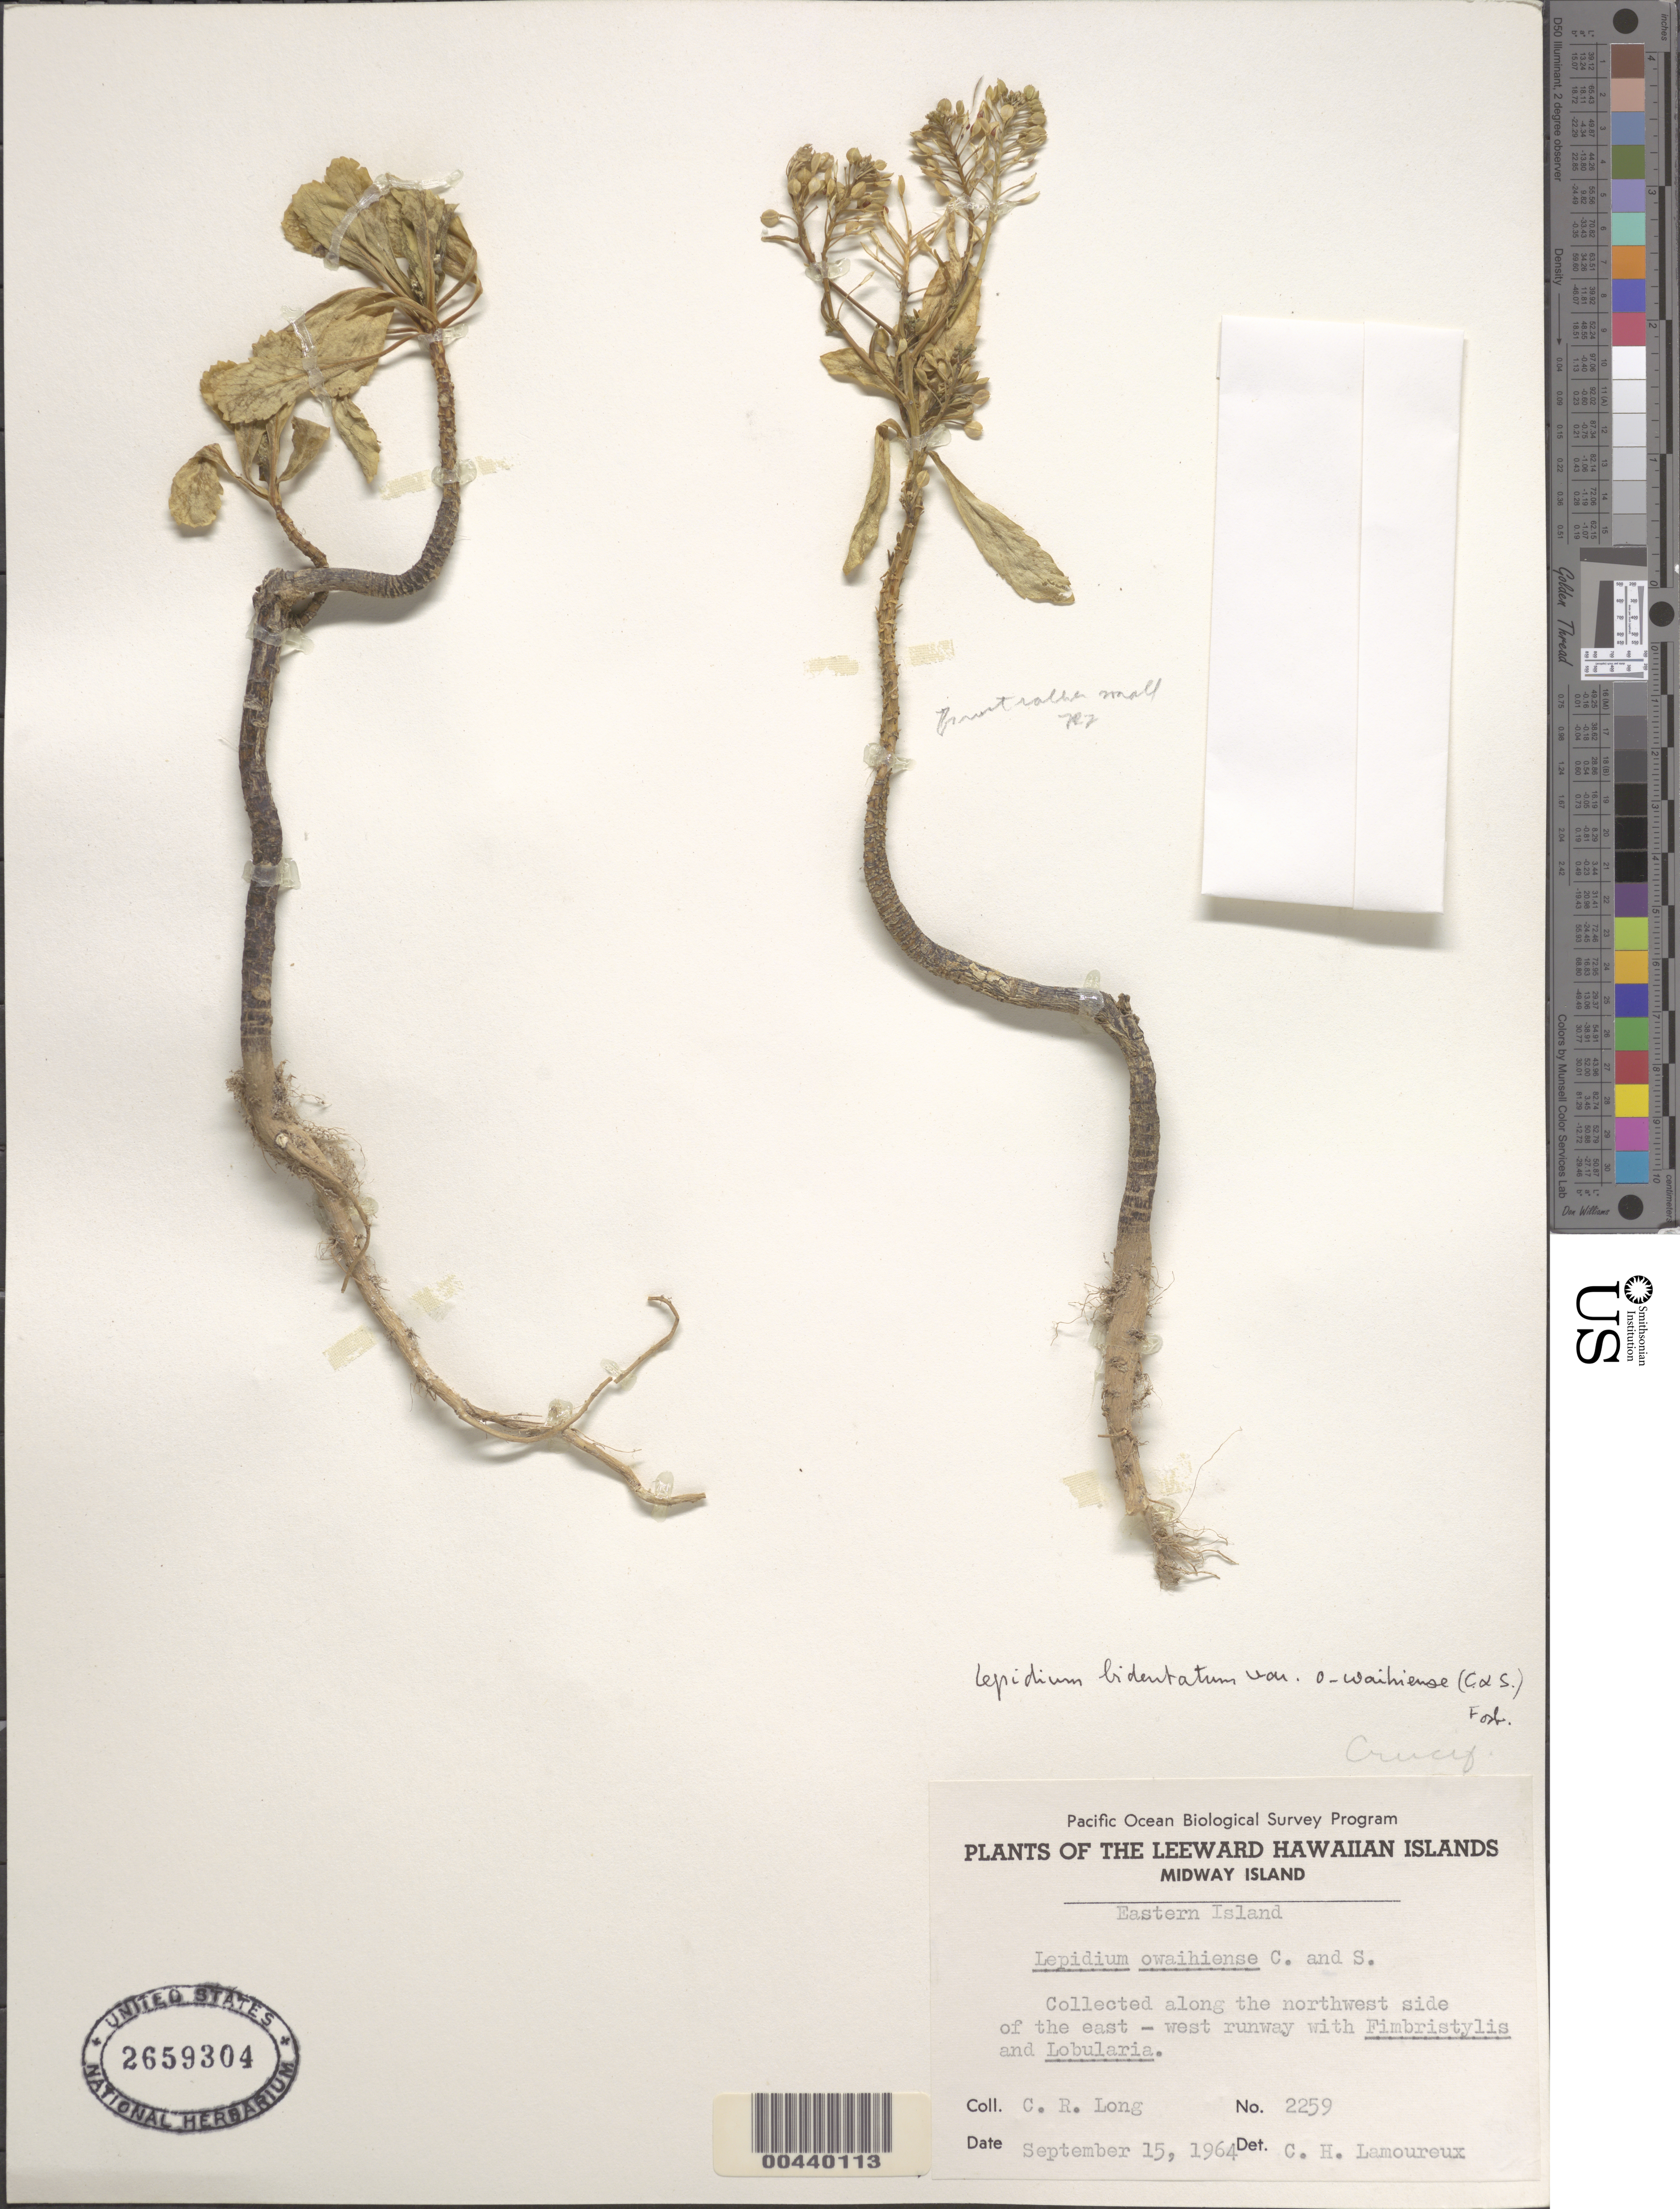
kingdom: Plantae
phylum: Tracheophyta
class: Magnoliopsida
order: Brassicales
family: Brassicaceae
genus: Lepidium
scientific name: Lepidium owaihiense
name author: Cham. & Schltdl.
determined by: Al-Shehbaz, I. A., (MO), Missouri Botanical Garden (UNITED STATES)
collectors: C. Long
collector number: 2259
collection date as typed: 15 Sep 1964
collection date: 1964-09-15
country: U.S. Administered Pacific Islands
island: Midway Atoll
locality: Eastern Islet, NW side of the East-West runway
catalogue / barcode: US 2659304